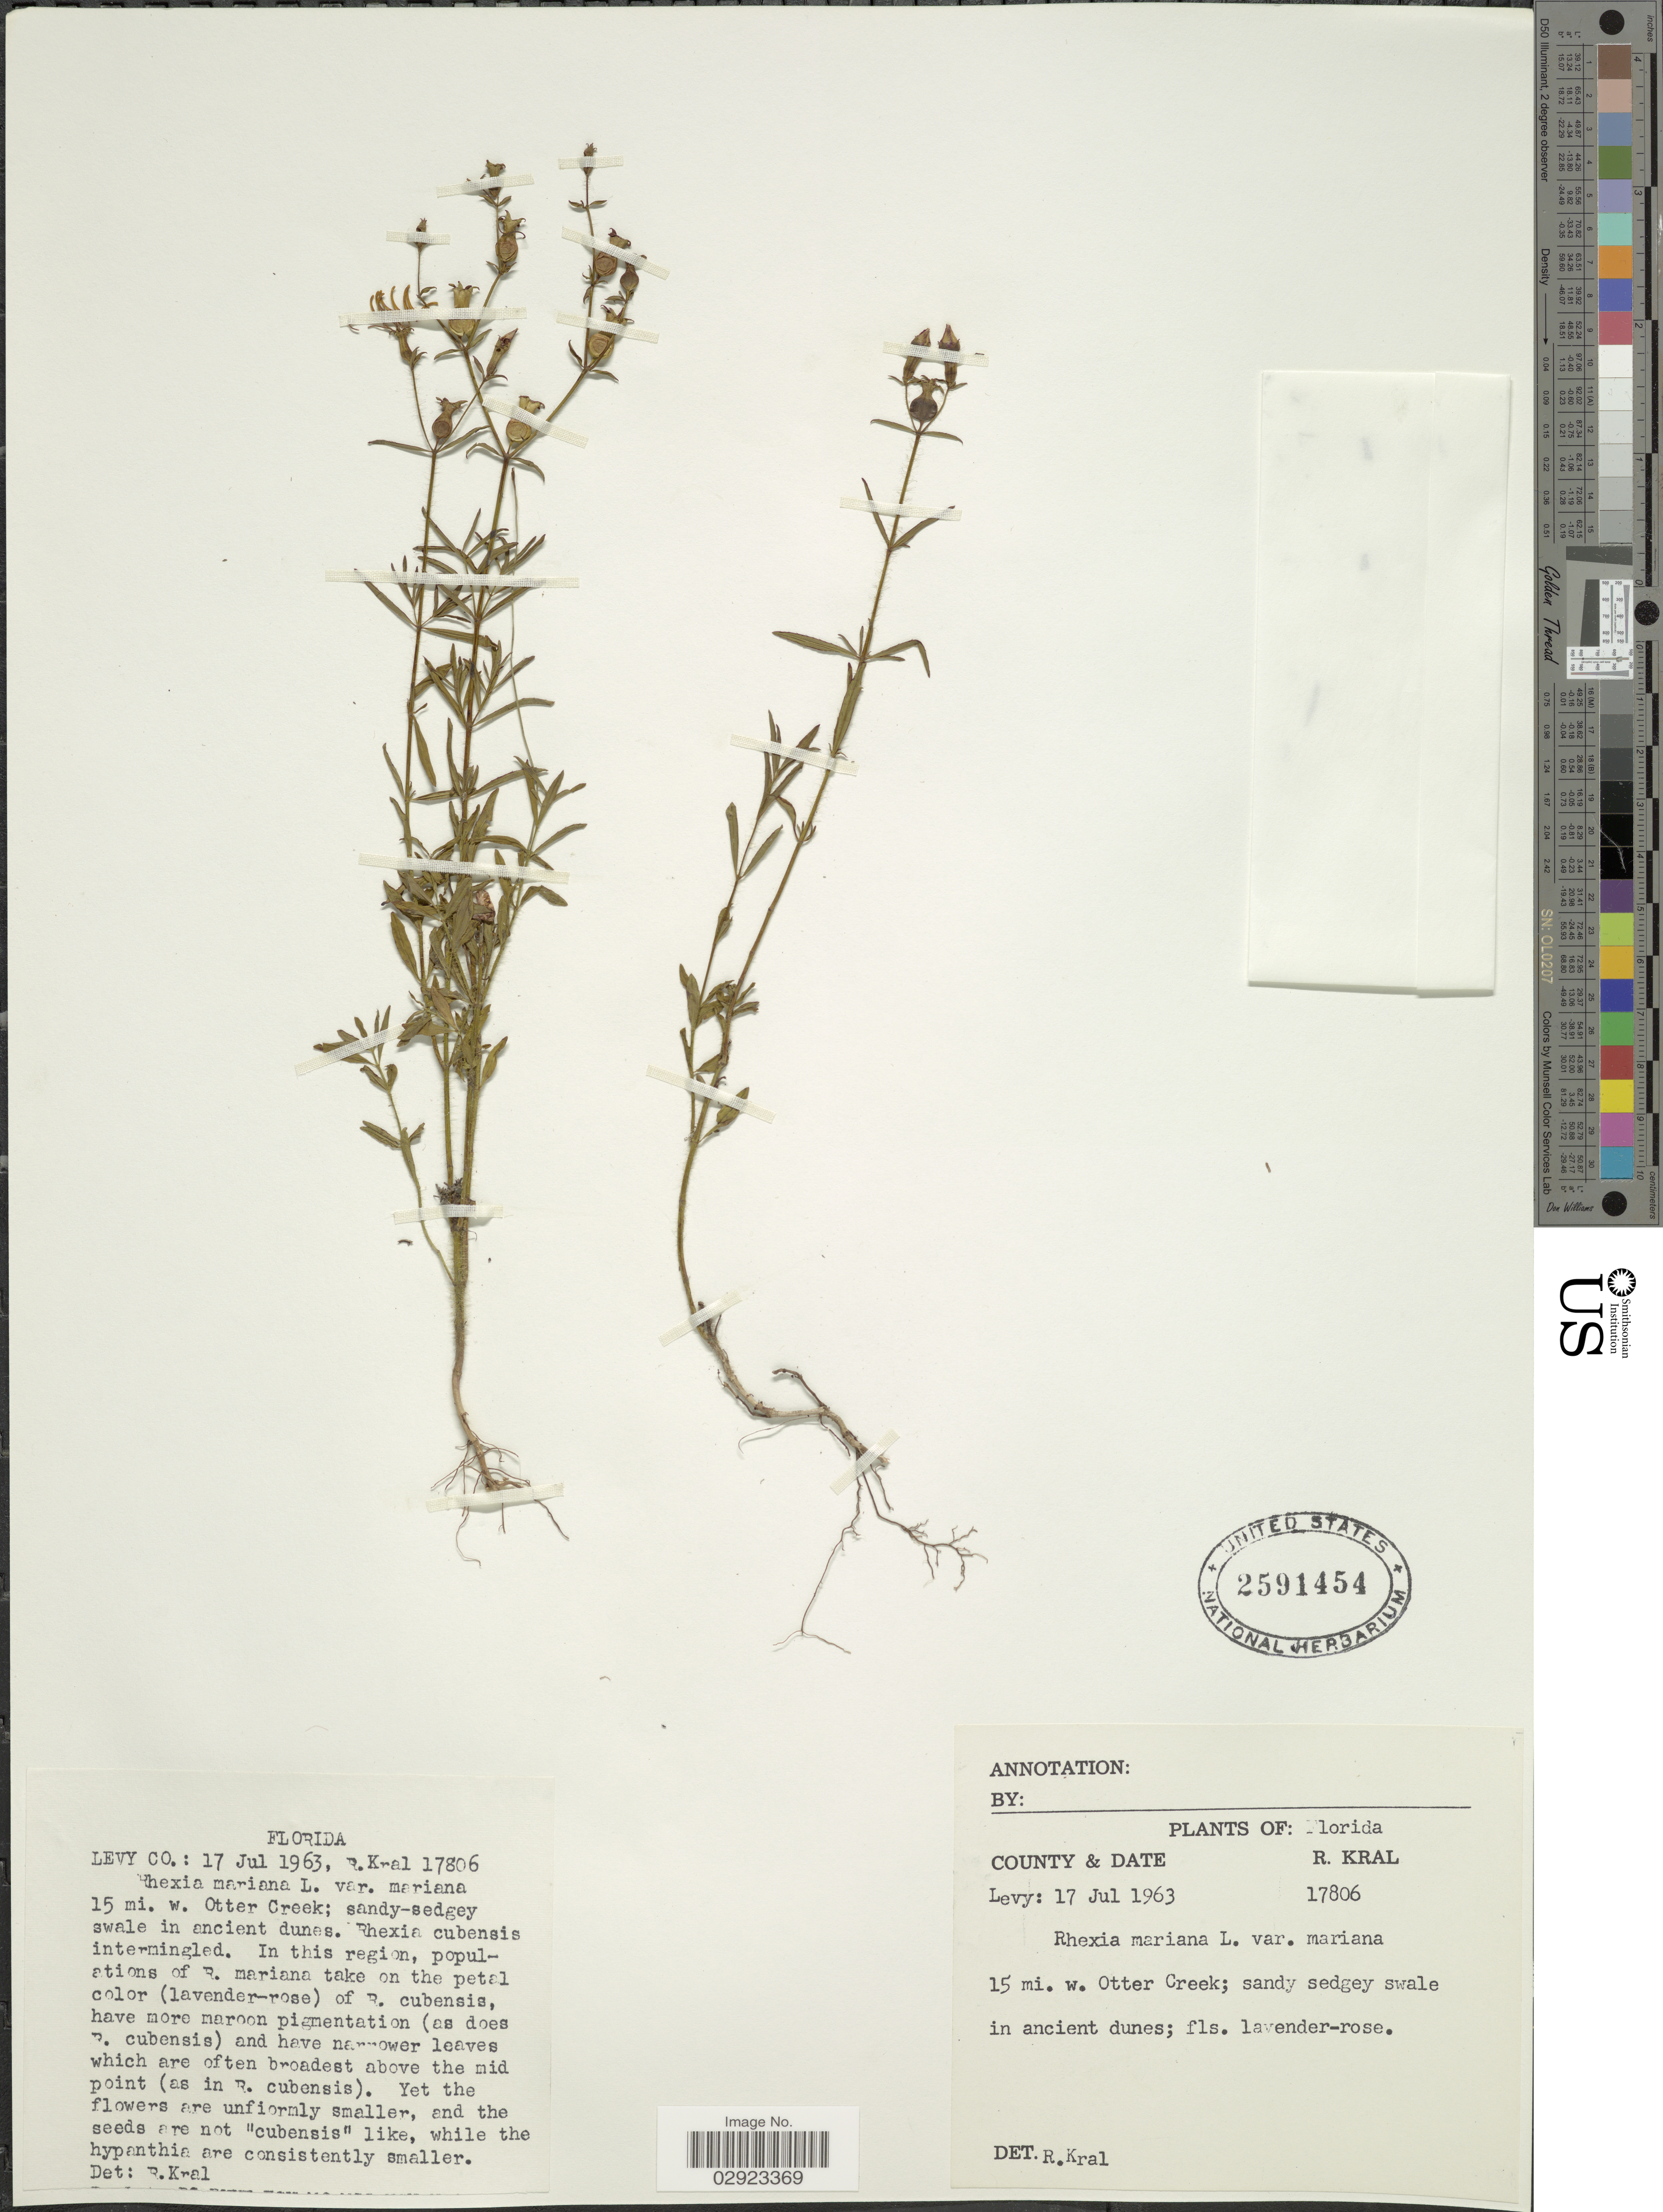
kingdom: Plantae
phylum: Tracheophyta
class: Magnoliopsida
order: Myrtales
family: Melastomataceae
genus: Rhexia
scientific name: Rhexia mariana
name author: L.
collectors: R. Kral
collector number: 17806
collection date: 1963-07-17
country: United States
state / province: Florida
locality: Levy Co., 15 mi. w. Otter Creek.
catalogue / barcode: US 2591454